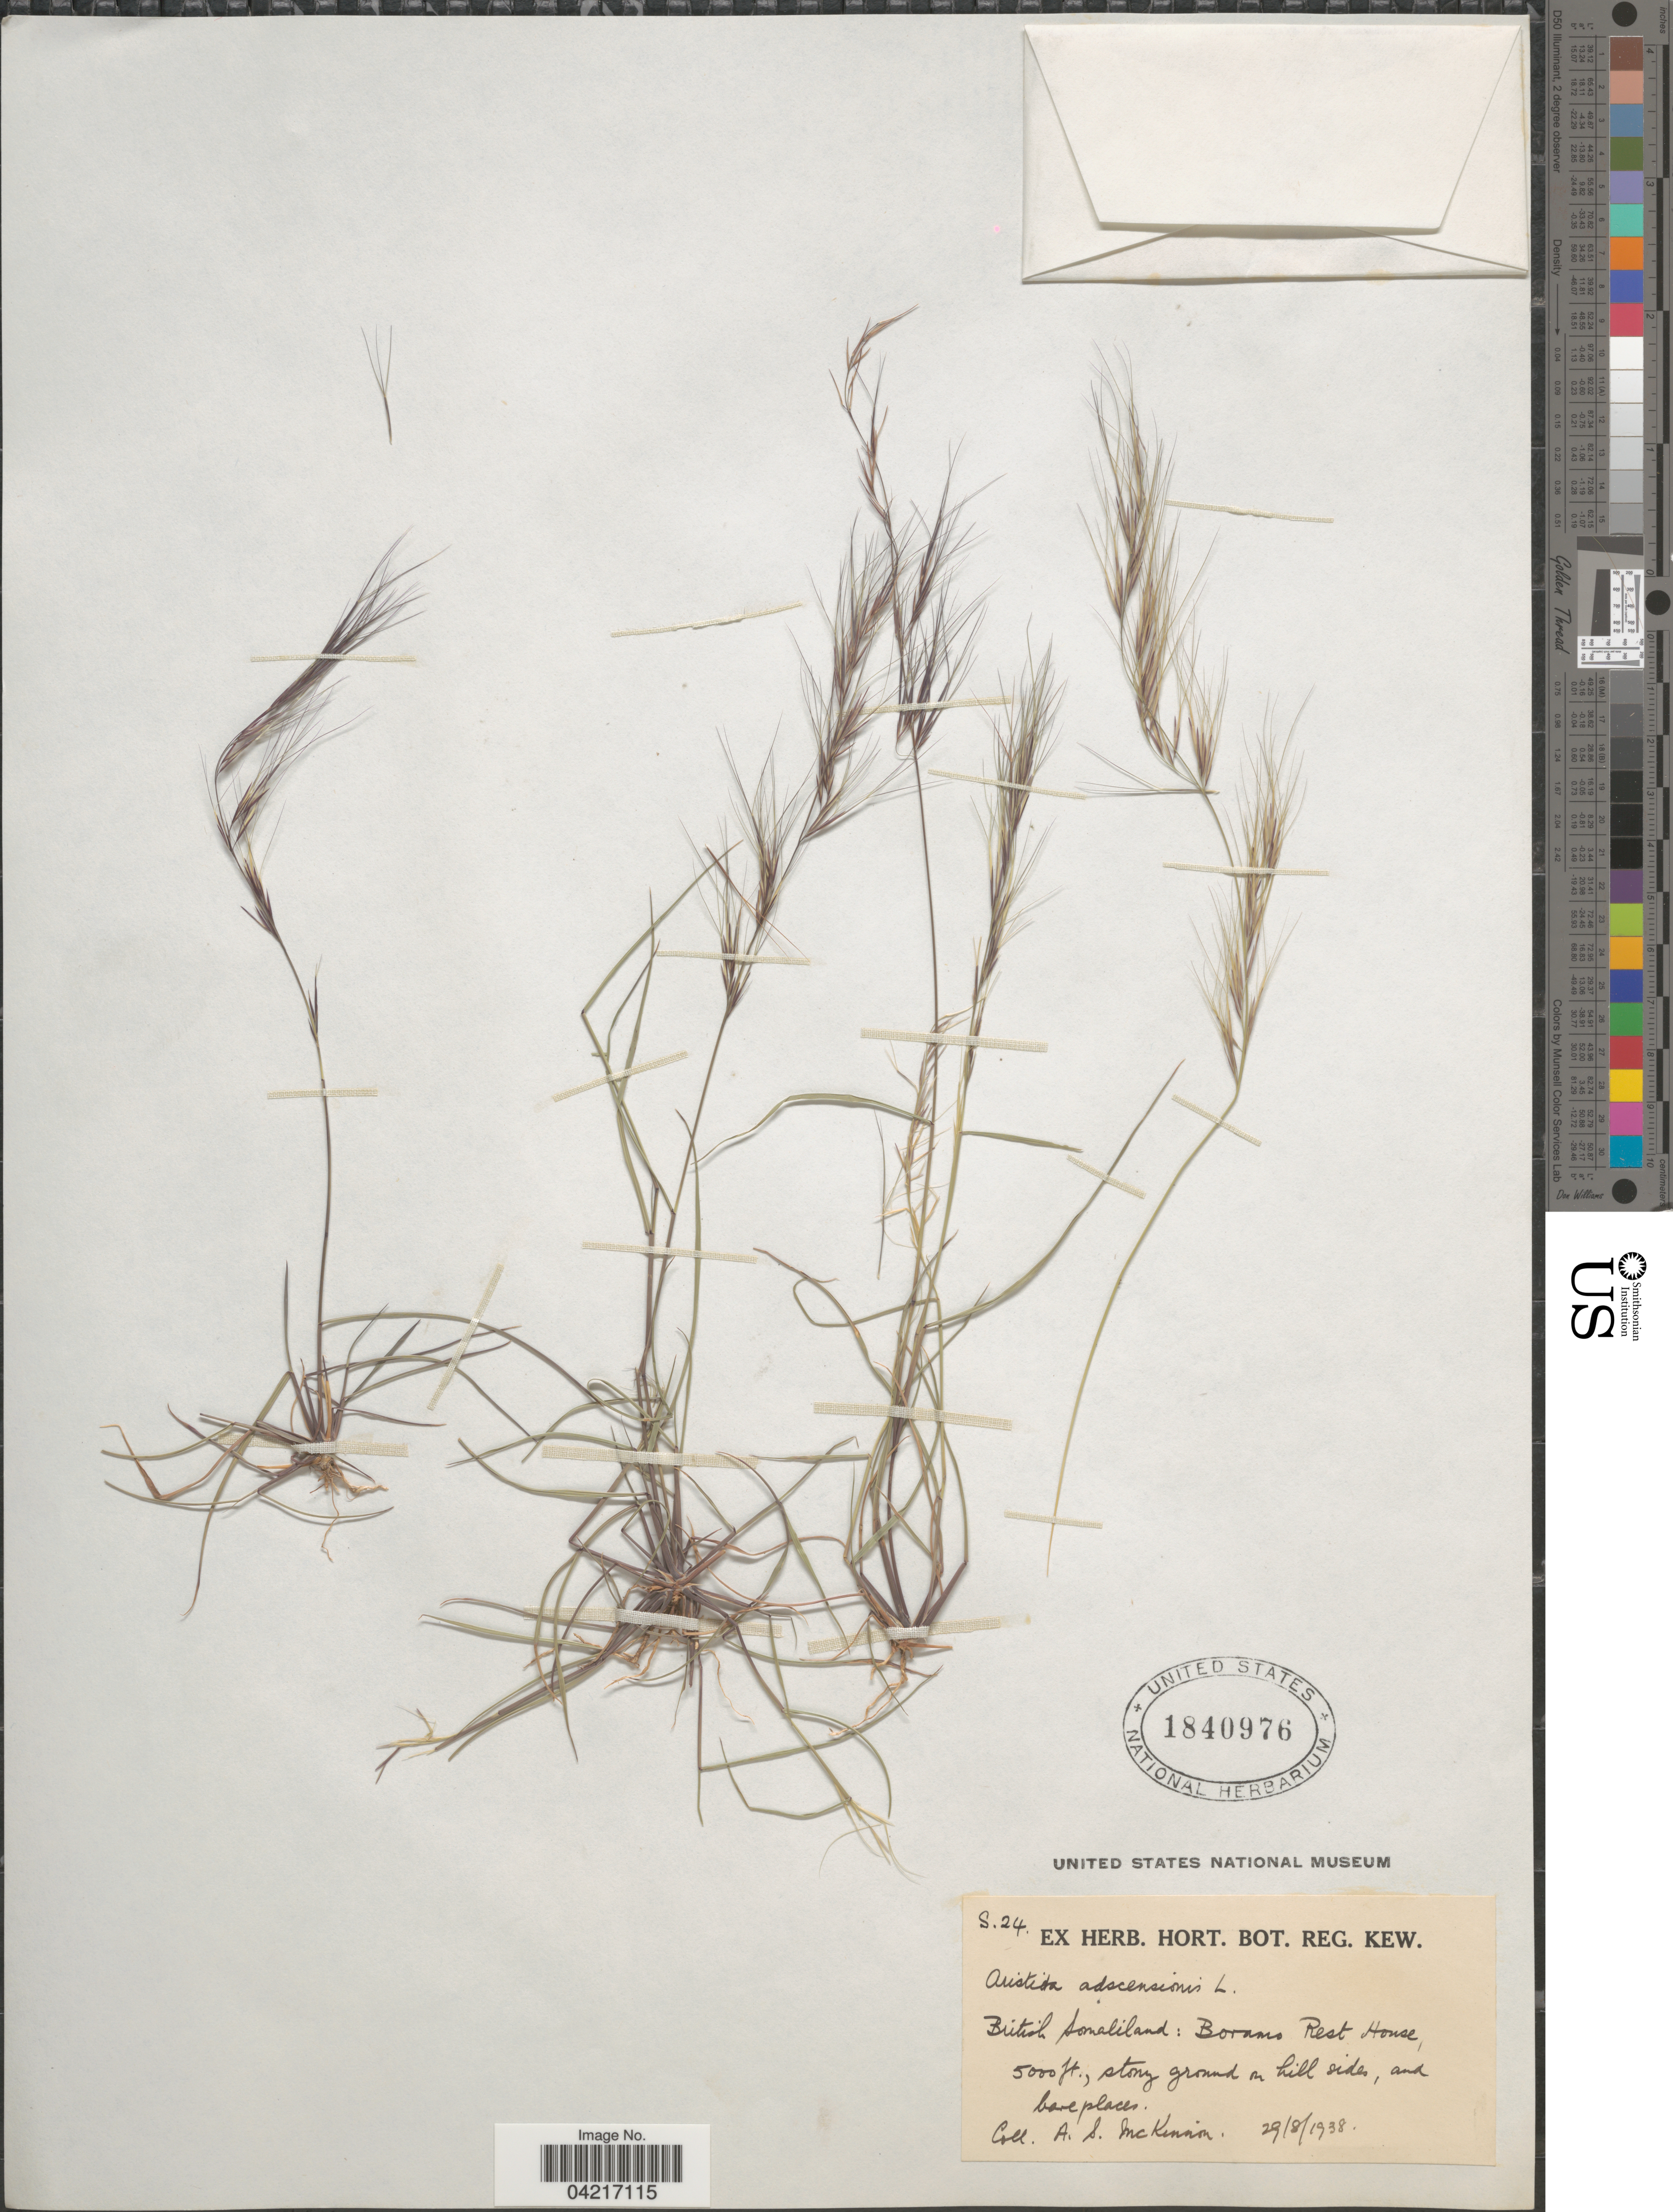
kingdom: Plantae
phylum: Tracheophyta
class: Liliopsida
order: Poales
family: Poaceae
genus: Aristida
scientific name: Aristida adscensionis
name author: L.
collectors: A. Mckinnon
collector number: S.24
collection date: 1938-08-29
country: Somalia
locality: British Somaliland: Borama Rest House, stony ground on hill sides, and bare places.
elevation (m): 1524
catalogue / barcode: US 1840976